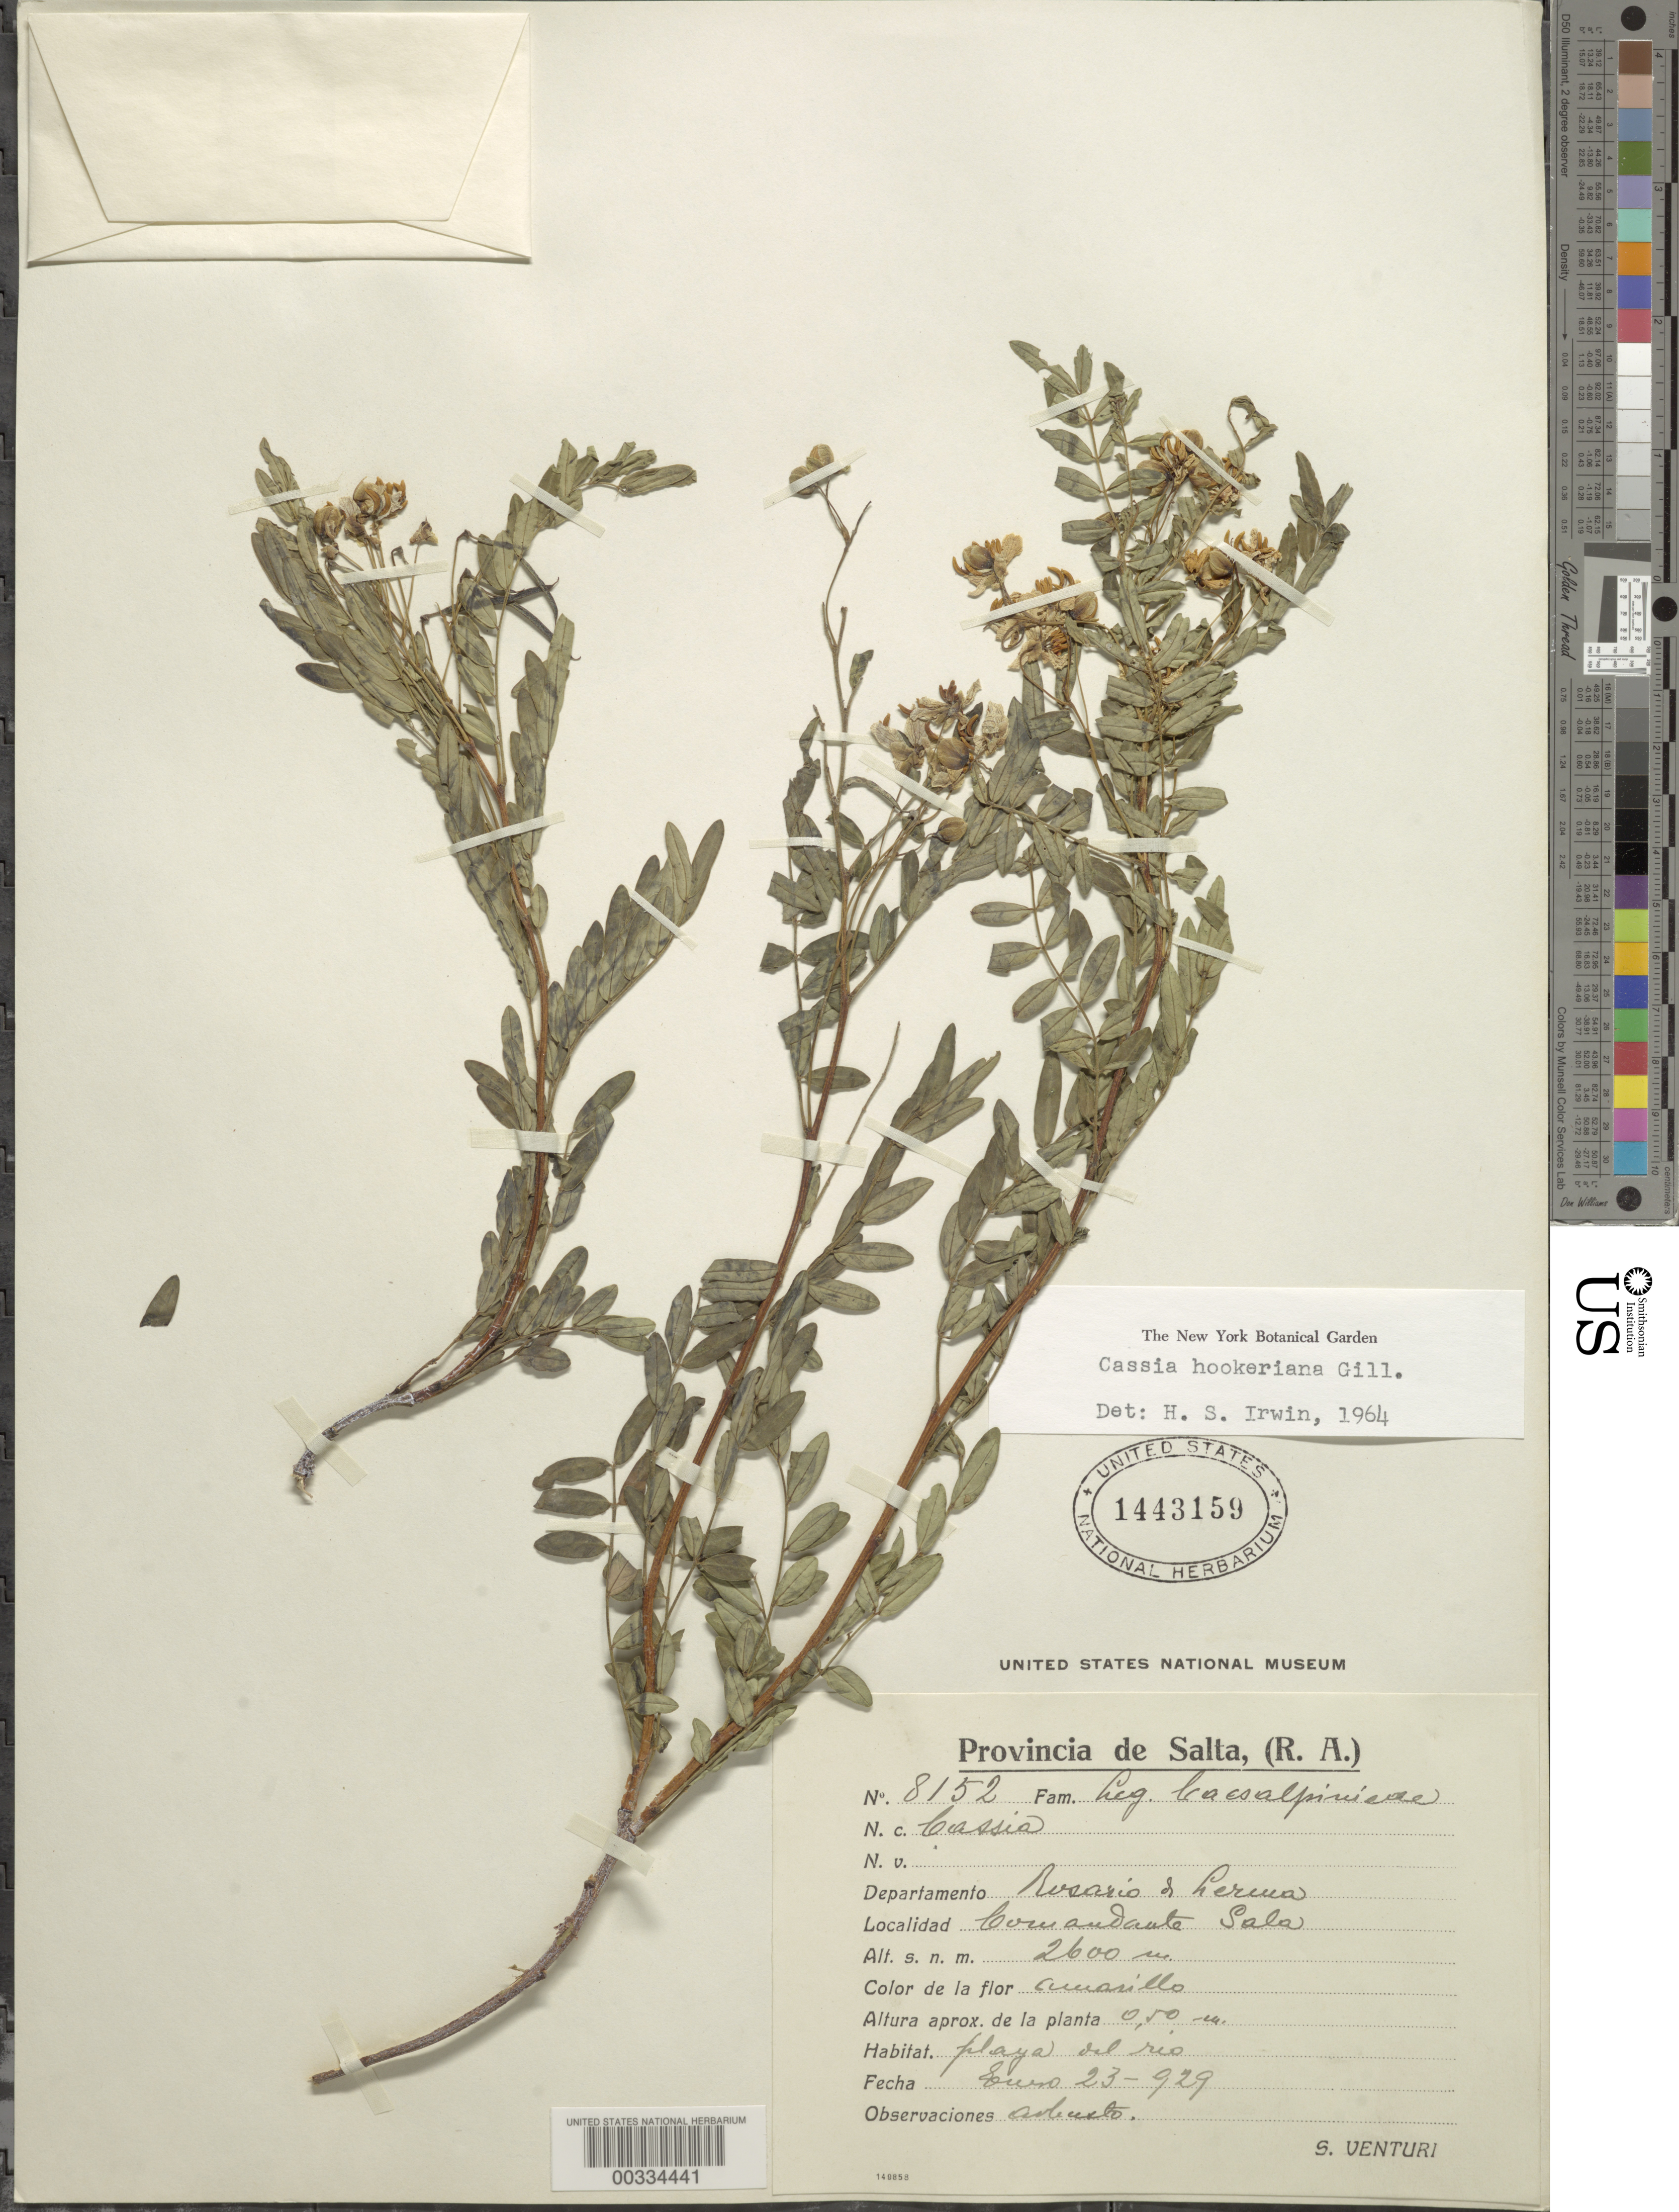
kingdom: Plantae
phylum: Tracheophyta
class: Magnoliopsida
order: Fabales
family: Fabaceae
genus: Senna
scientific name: Senna hookeriana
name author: Vatke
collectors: S. Venturi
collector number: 8152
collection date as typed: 23 Jan 1929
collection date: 1929-01-23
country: Argentina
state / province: Salta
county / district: Rosario de Lerma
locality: Comandante Sala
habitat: Beach of river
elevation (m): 2600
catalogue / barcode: US 1443159